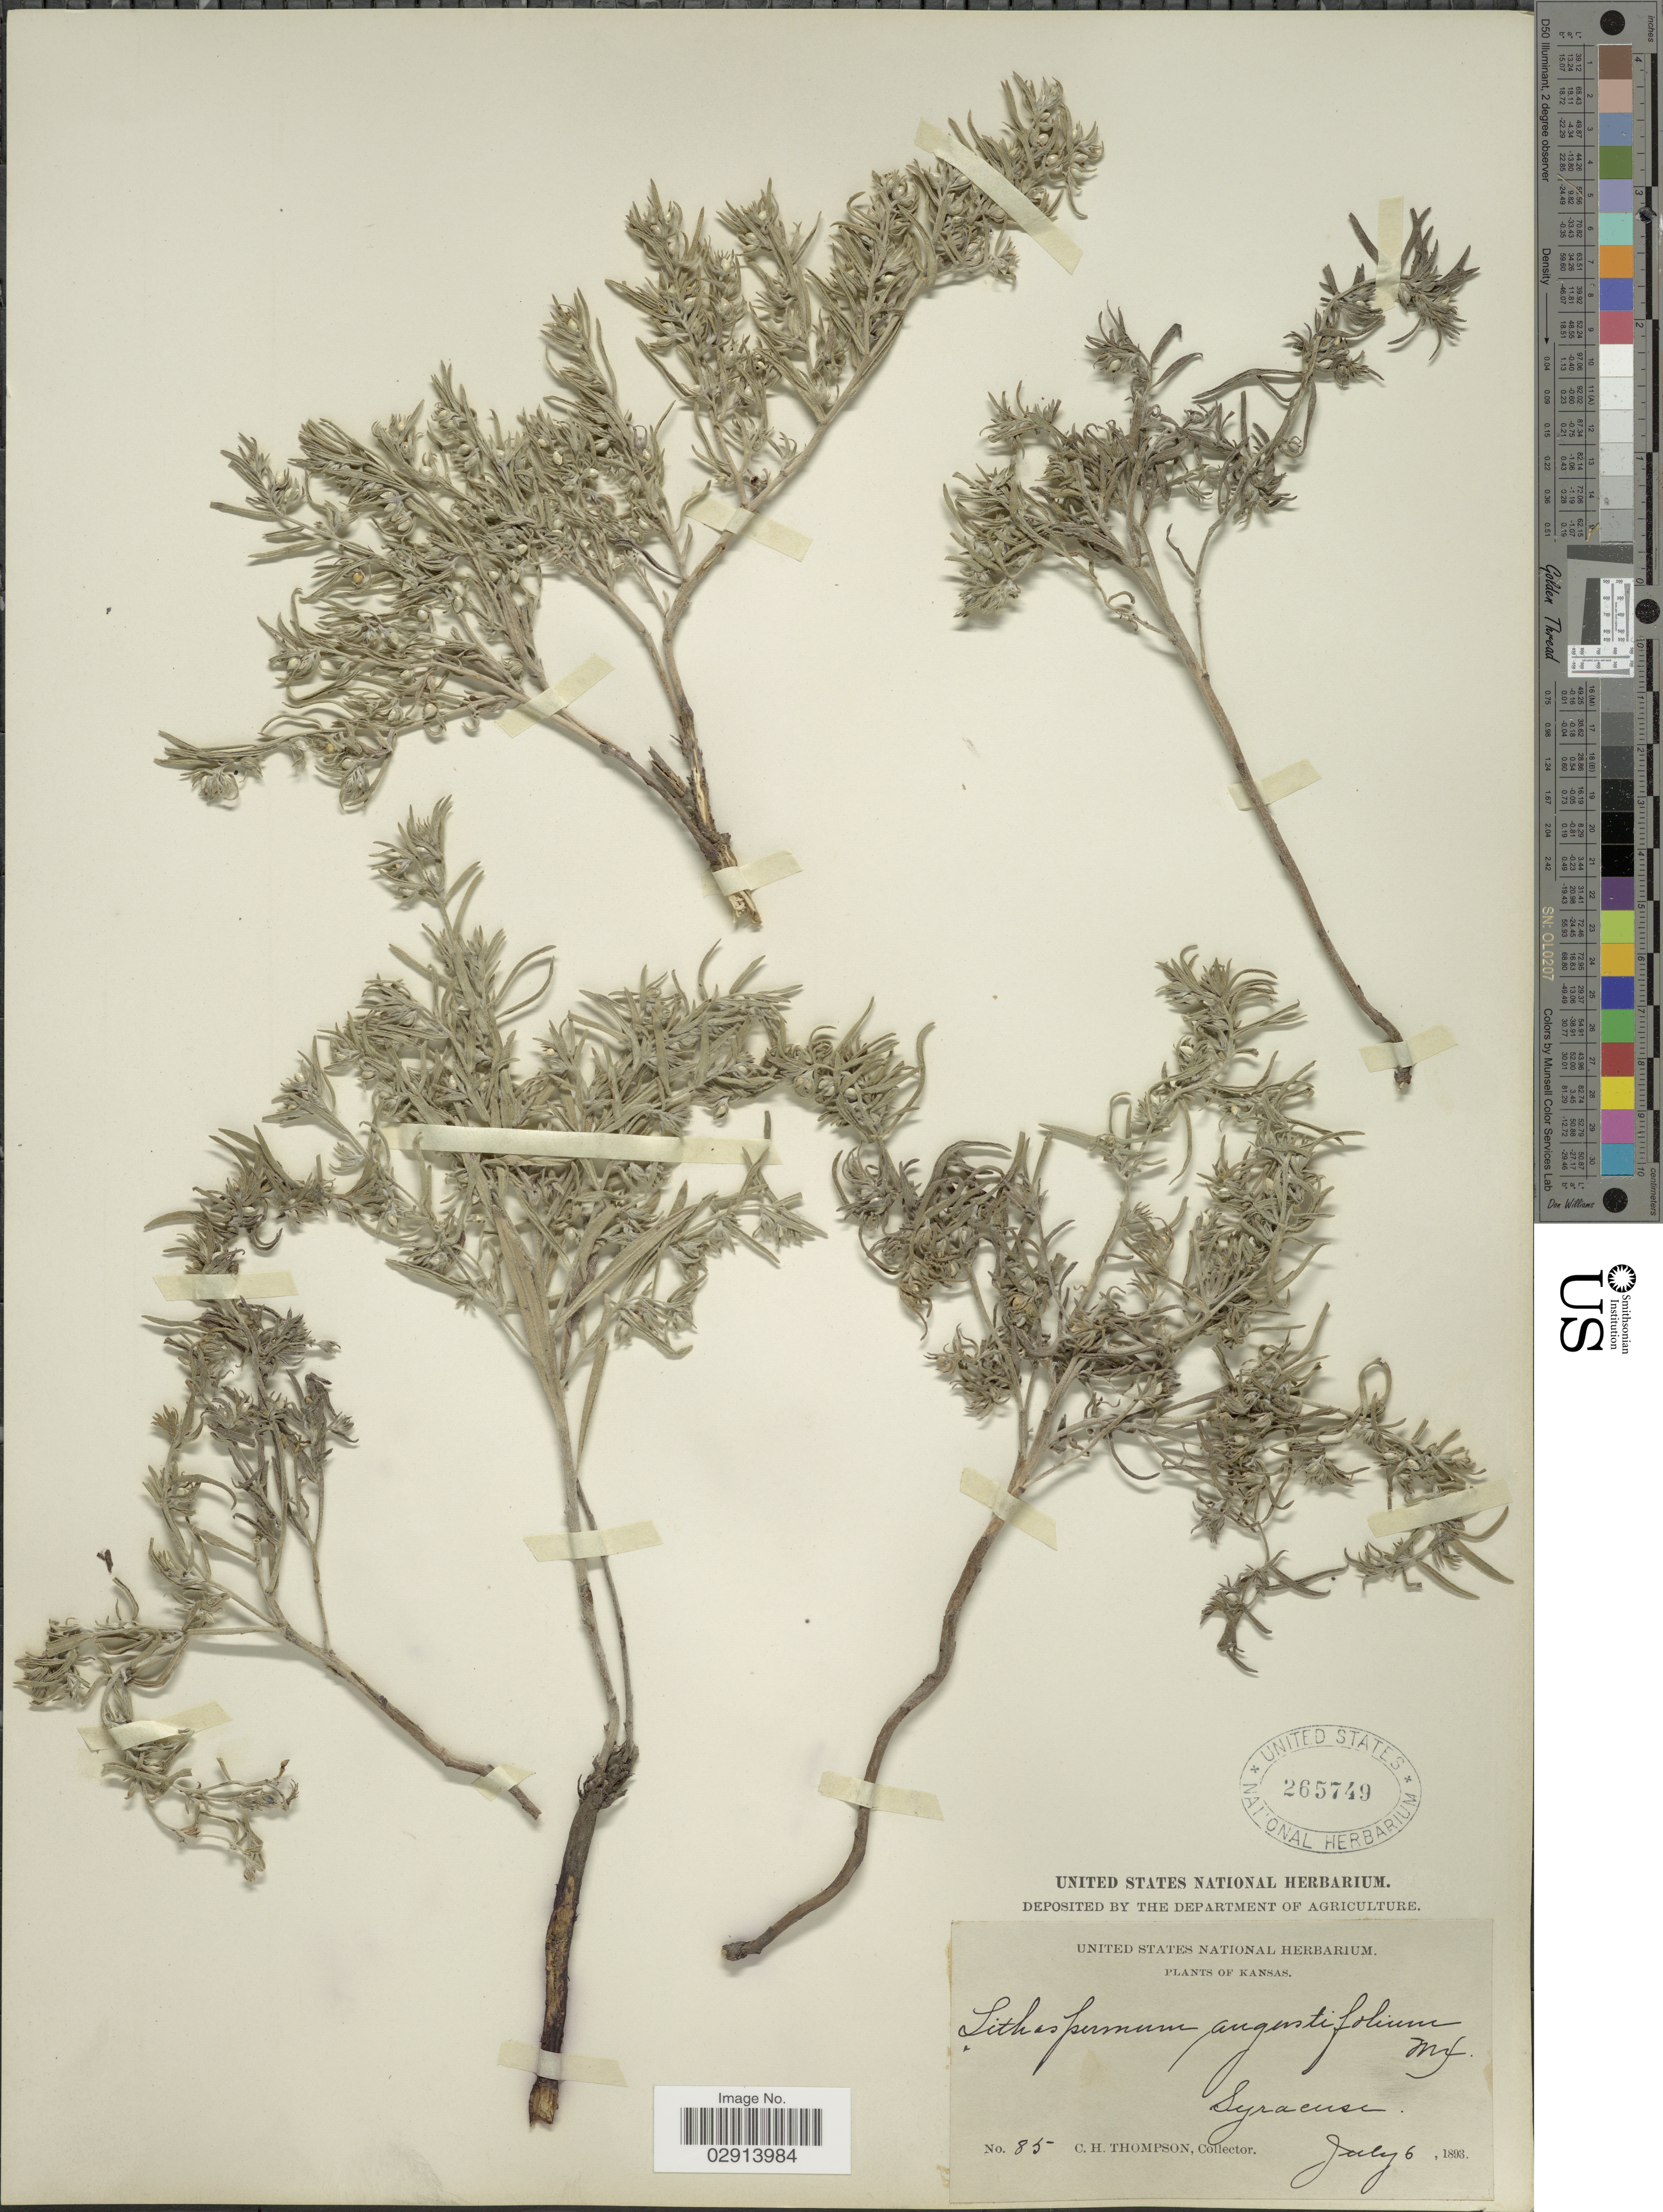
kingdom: Plantae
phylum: Tracheophyta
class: Magnoliopsida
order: Boraginales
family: Boraginaceae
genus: Lithospermum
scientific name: Lithospermum incisum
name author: Lehm.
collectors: C. H. Thompson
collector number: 85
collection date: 1893-07-06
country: United States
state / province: Kansas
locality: Syracuse.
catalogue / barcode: US 265749